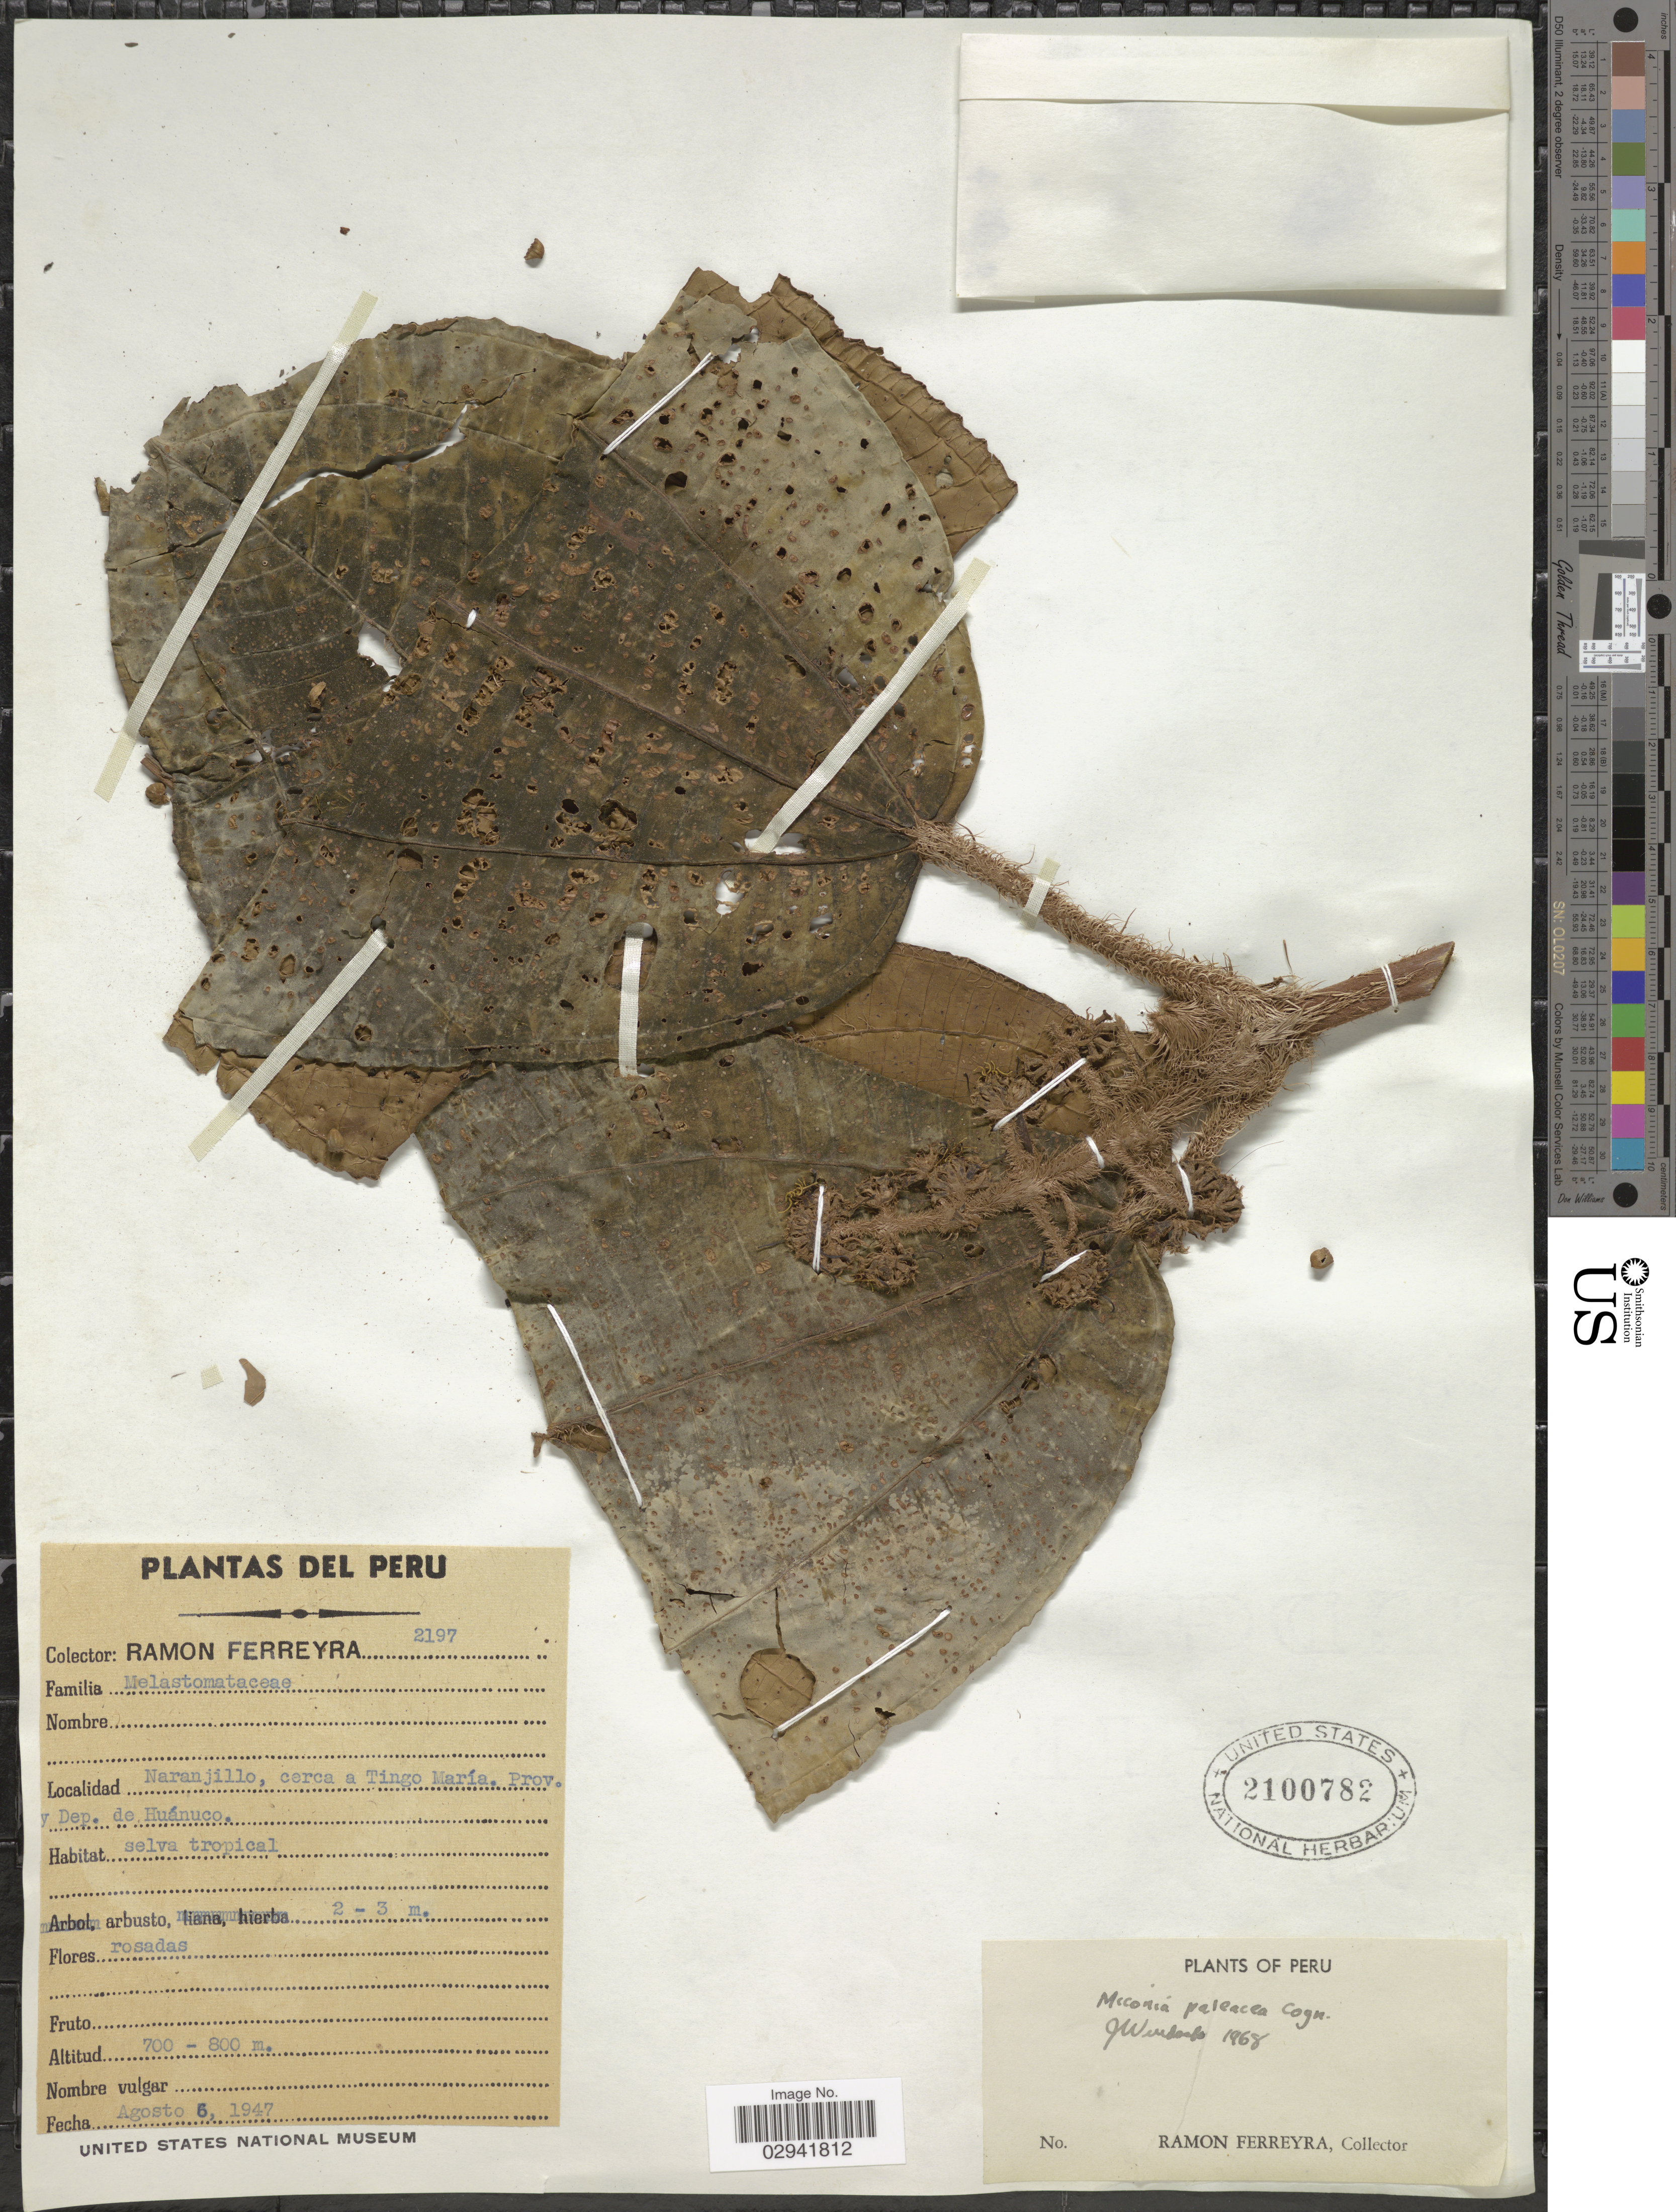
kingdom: Plantae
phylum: Tracheophyta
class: Magnoliopsida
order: Myrtales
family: Melastomataceae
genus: Miconia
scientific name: Miconia paleacea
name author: Cogn.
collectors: R. A. Ferreyra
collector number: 2197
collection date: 1947-08-06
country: Peru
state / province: Huánuco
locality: Naranjillo, cerca a Tingo María, Prov. y Dep. de Huánuco.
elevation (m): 700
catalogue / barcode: US 2100782